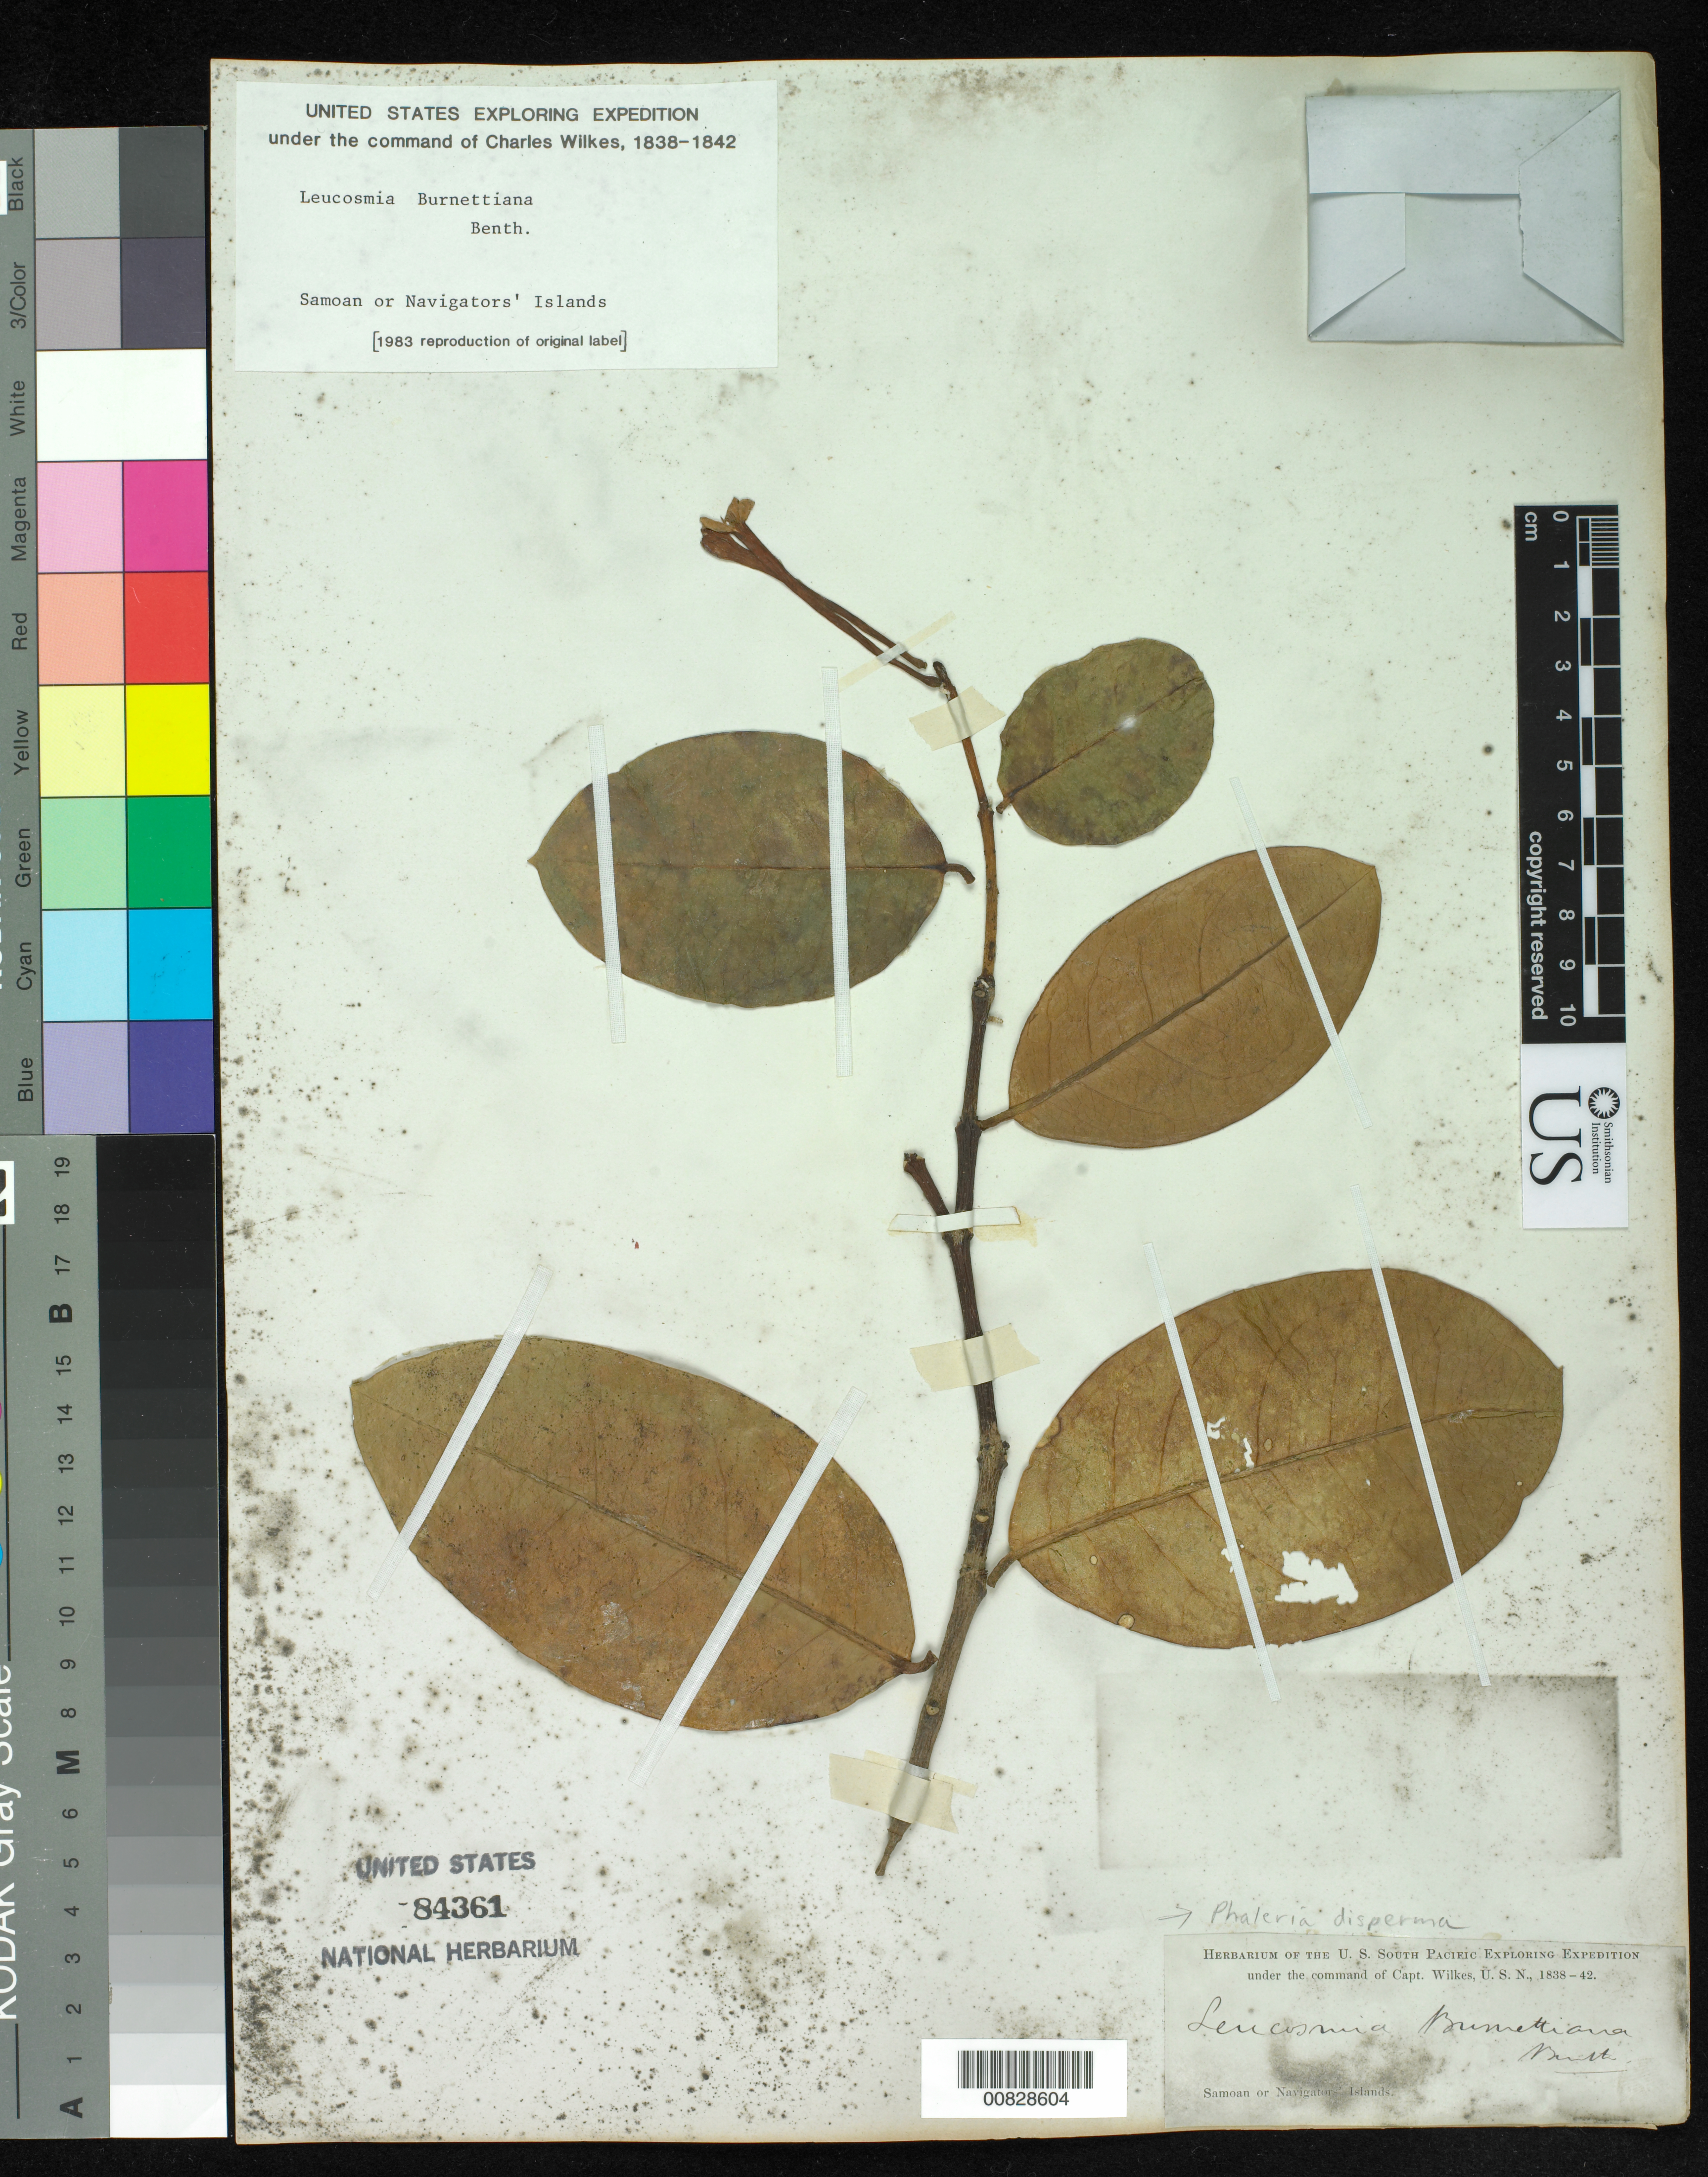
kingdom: Plantae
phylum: Tracheophyta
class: Magnoliopsida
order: Malvales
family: Thymelaeaceae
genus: Phaleria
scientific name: Phaleria disperma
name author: (G. Forst.) Baill.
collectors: Wilkes Explor. Exped.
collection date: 1838/1842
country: American Samoa / Samoa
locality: Samoan Islands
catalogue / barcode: US 84361